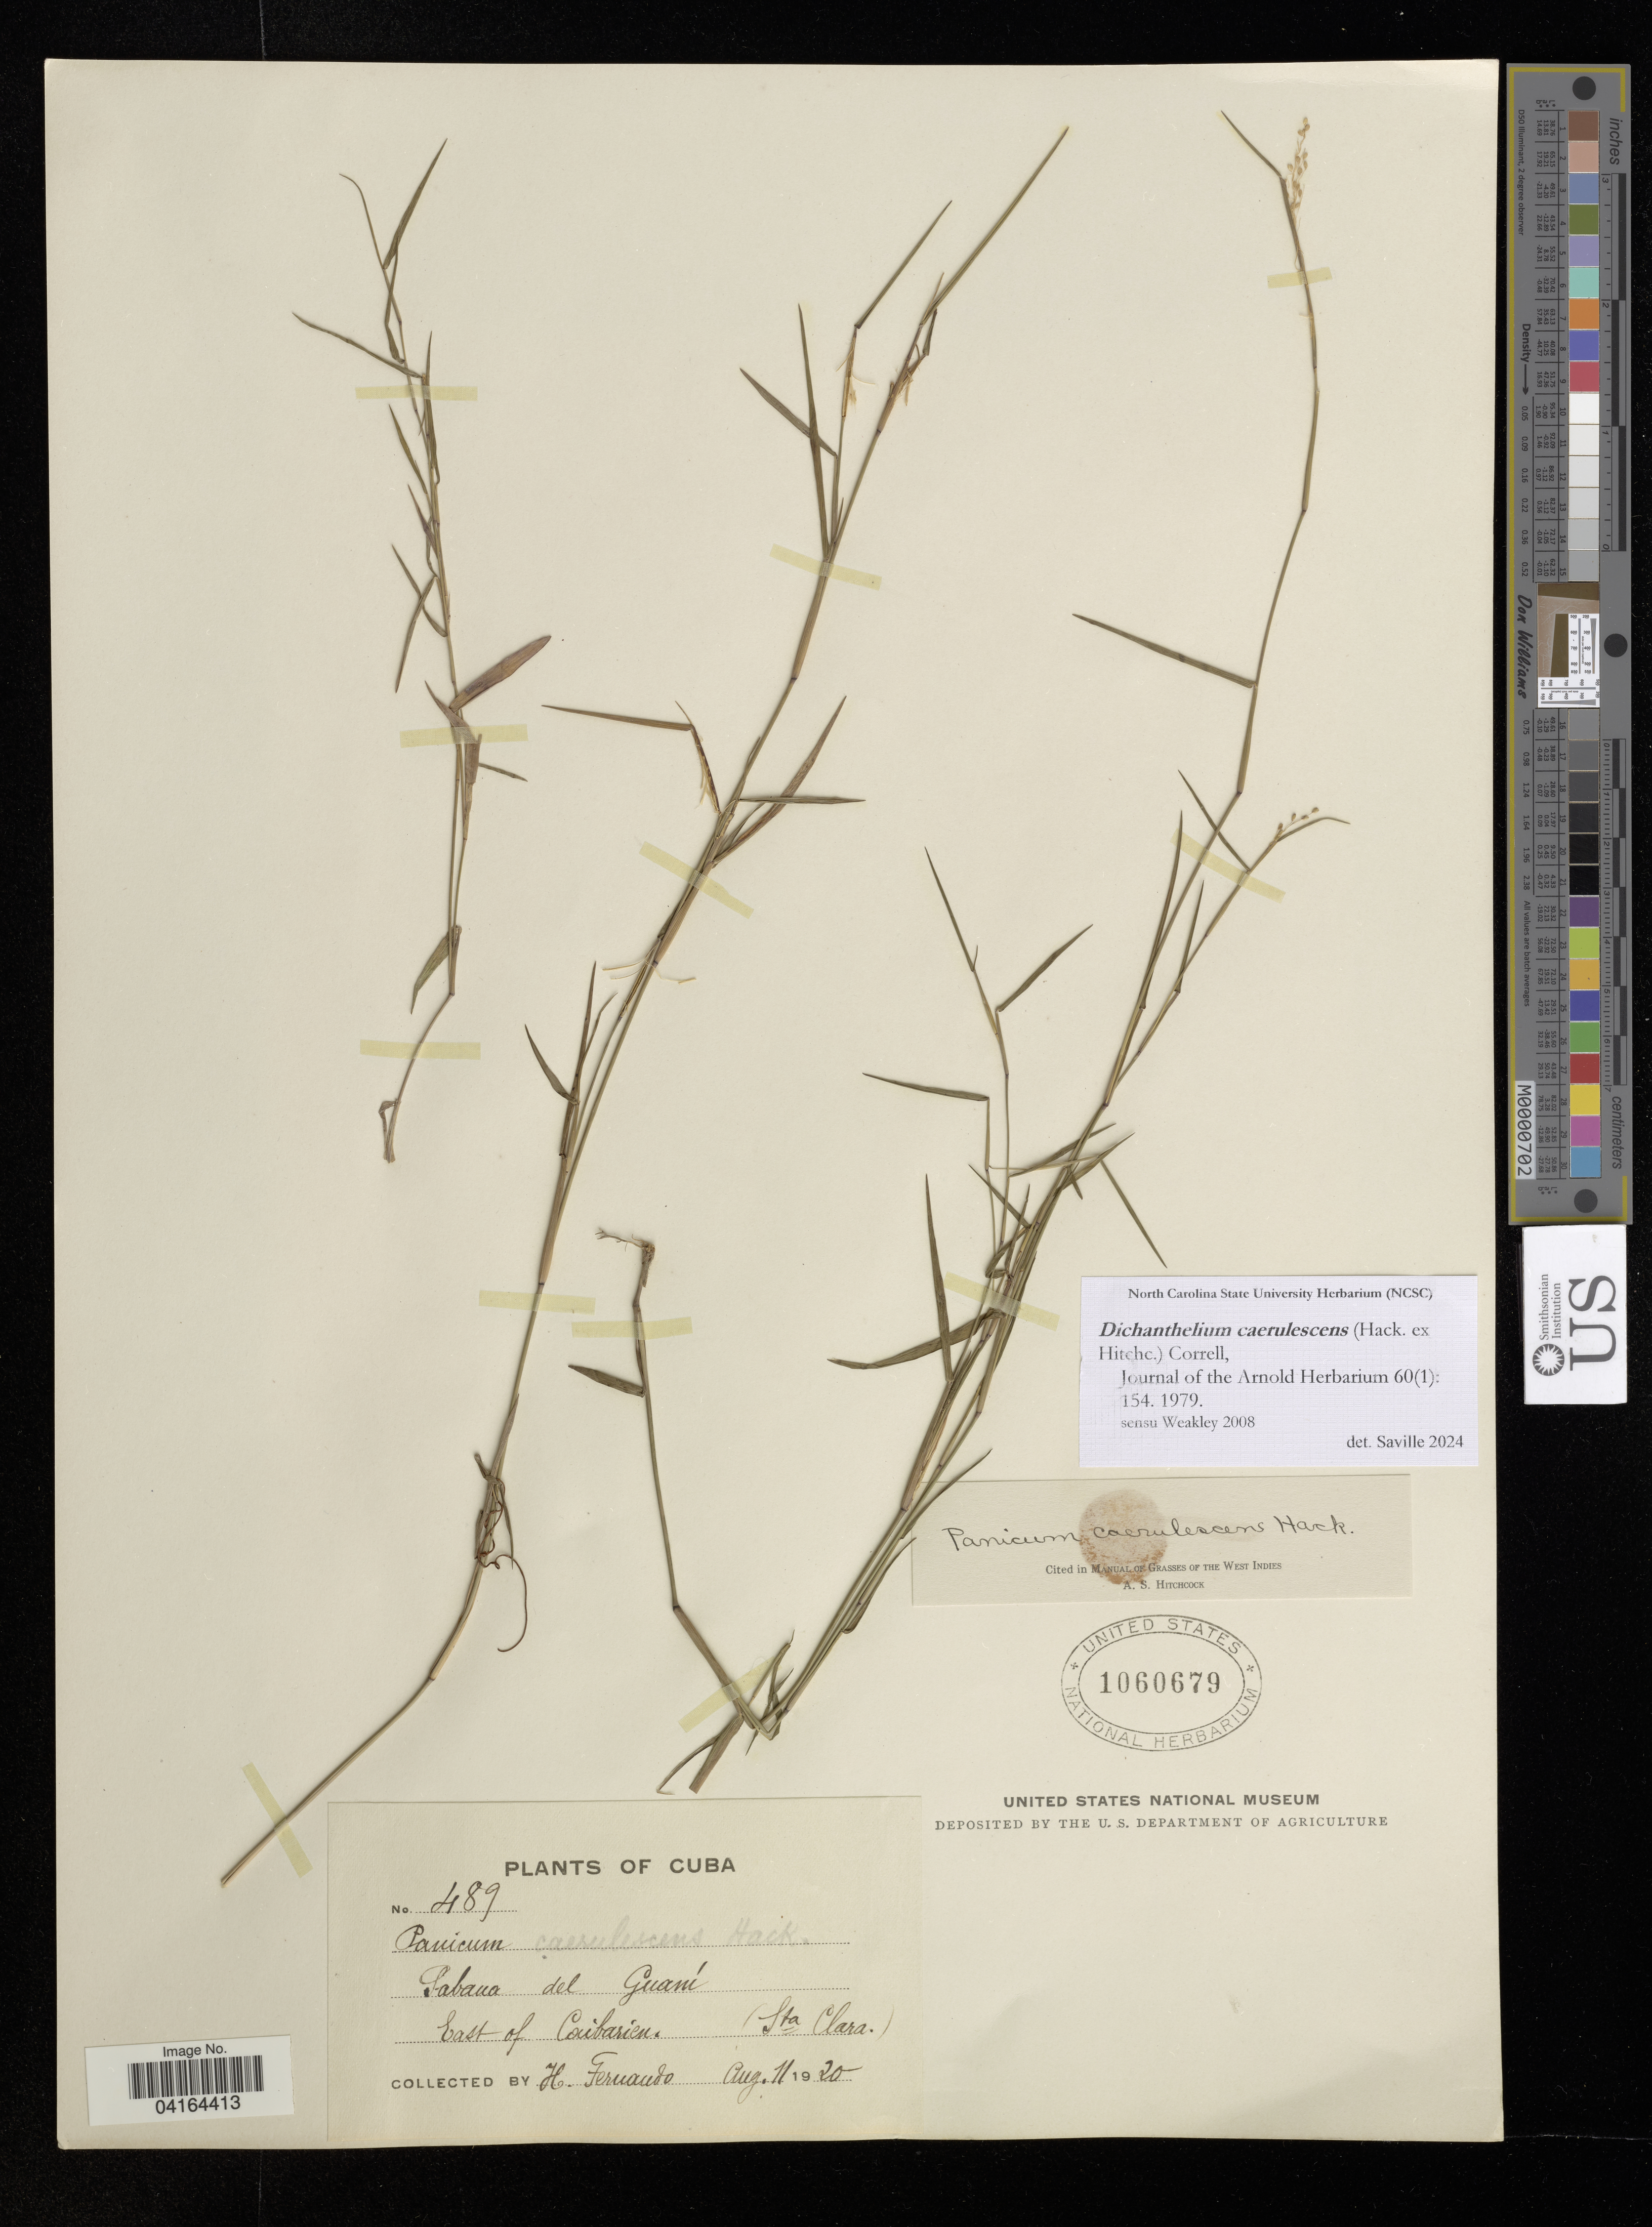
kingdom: Plantae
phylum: Tracheophyta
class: Liliopsida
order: Poales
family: Poaceae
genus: Dichanthelium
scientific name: Dichanthelium caerulescens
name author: (Hack. ex Hitchc.) Correll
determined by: Saville, A. C., (NCSC), North Carolina State University (UNITED STATES)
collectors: H. Fernando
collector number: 489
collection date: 1920-08-11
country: Cuba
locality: Sabana del Guaní. East of Caibarién. (Sta Clara.).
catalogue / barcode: US 1060679